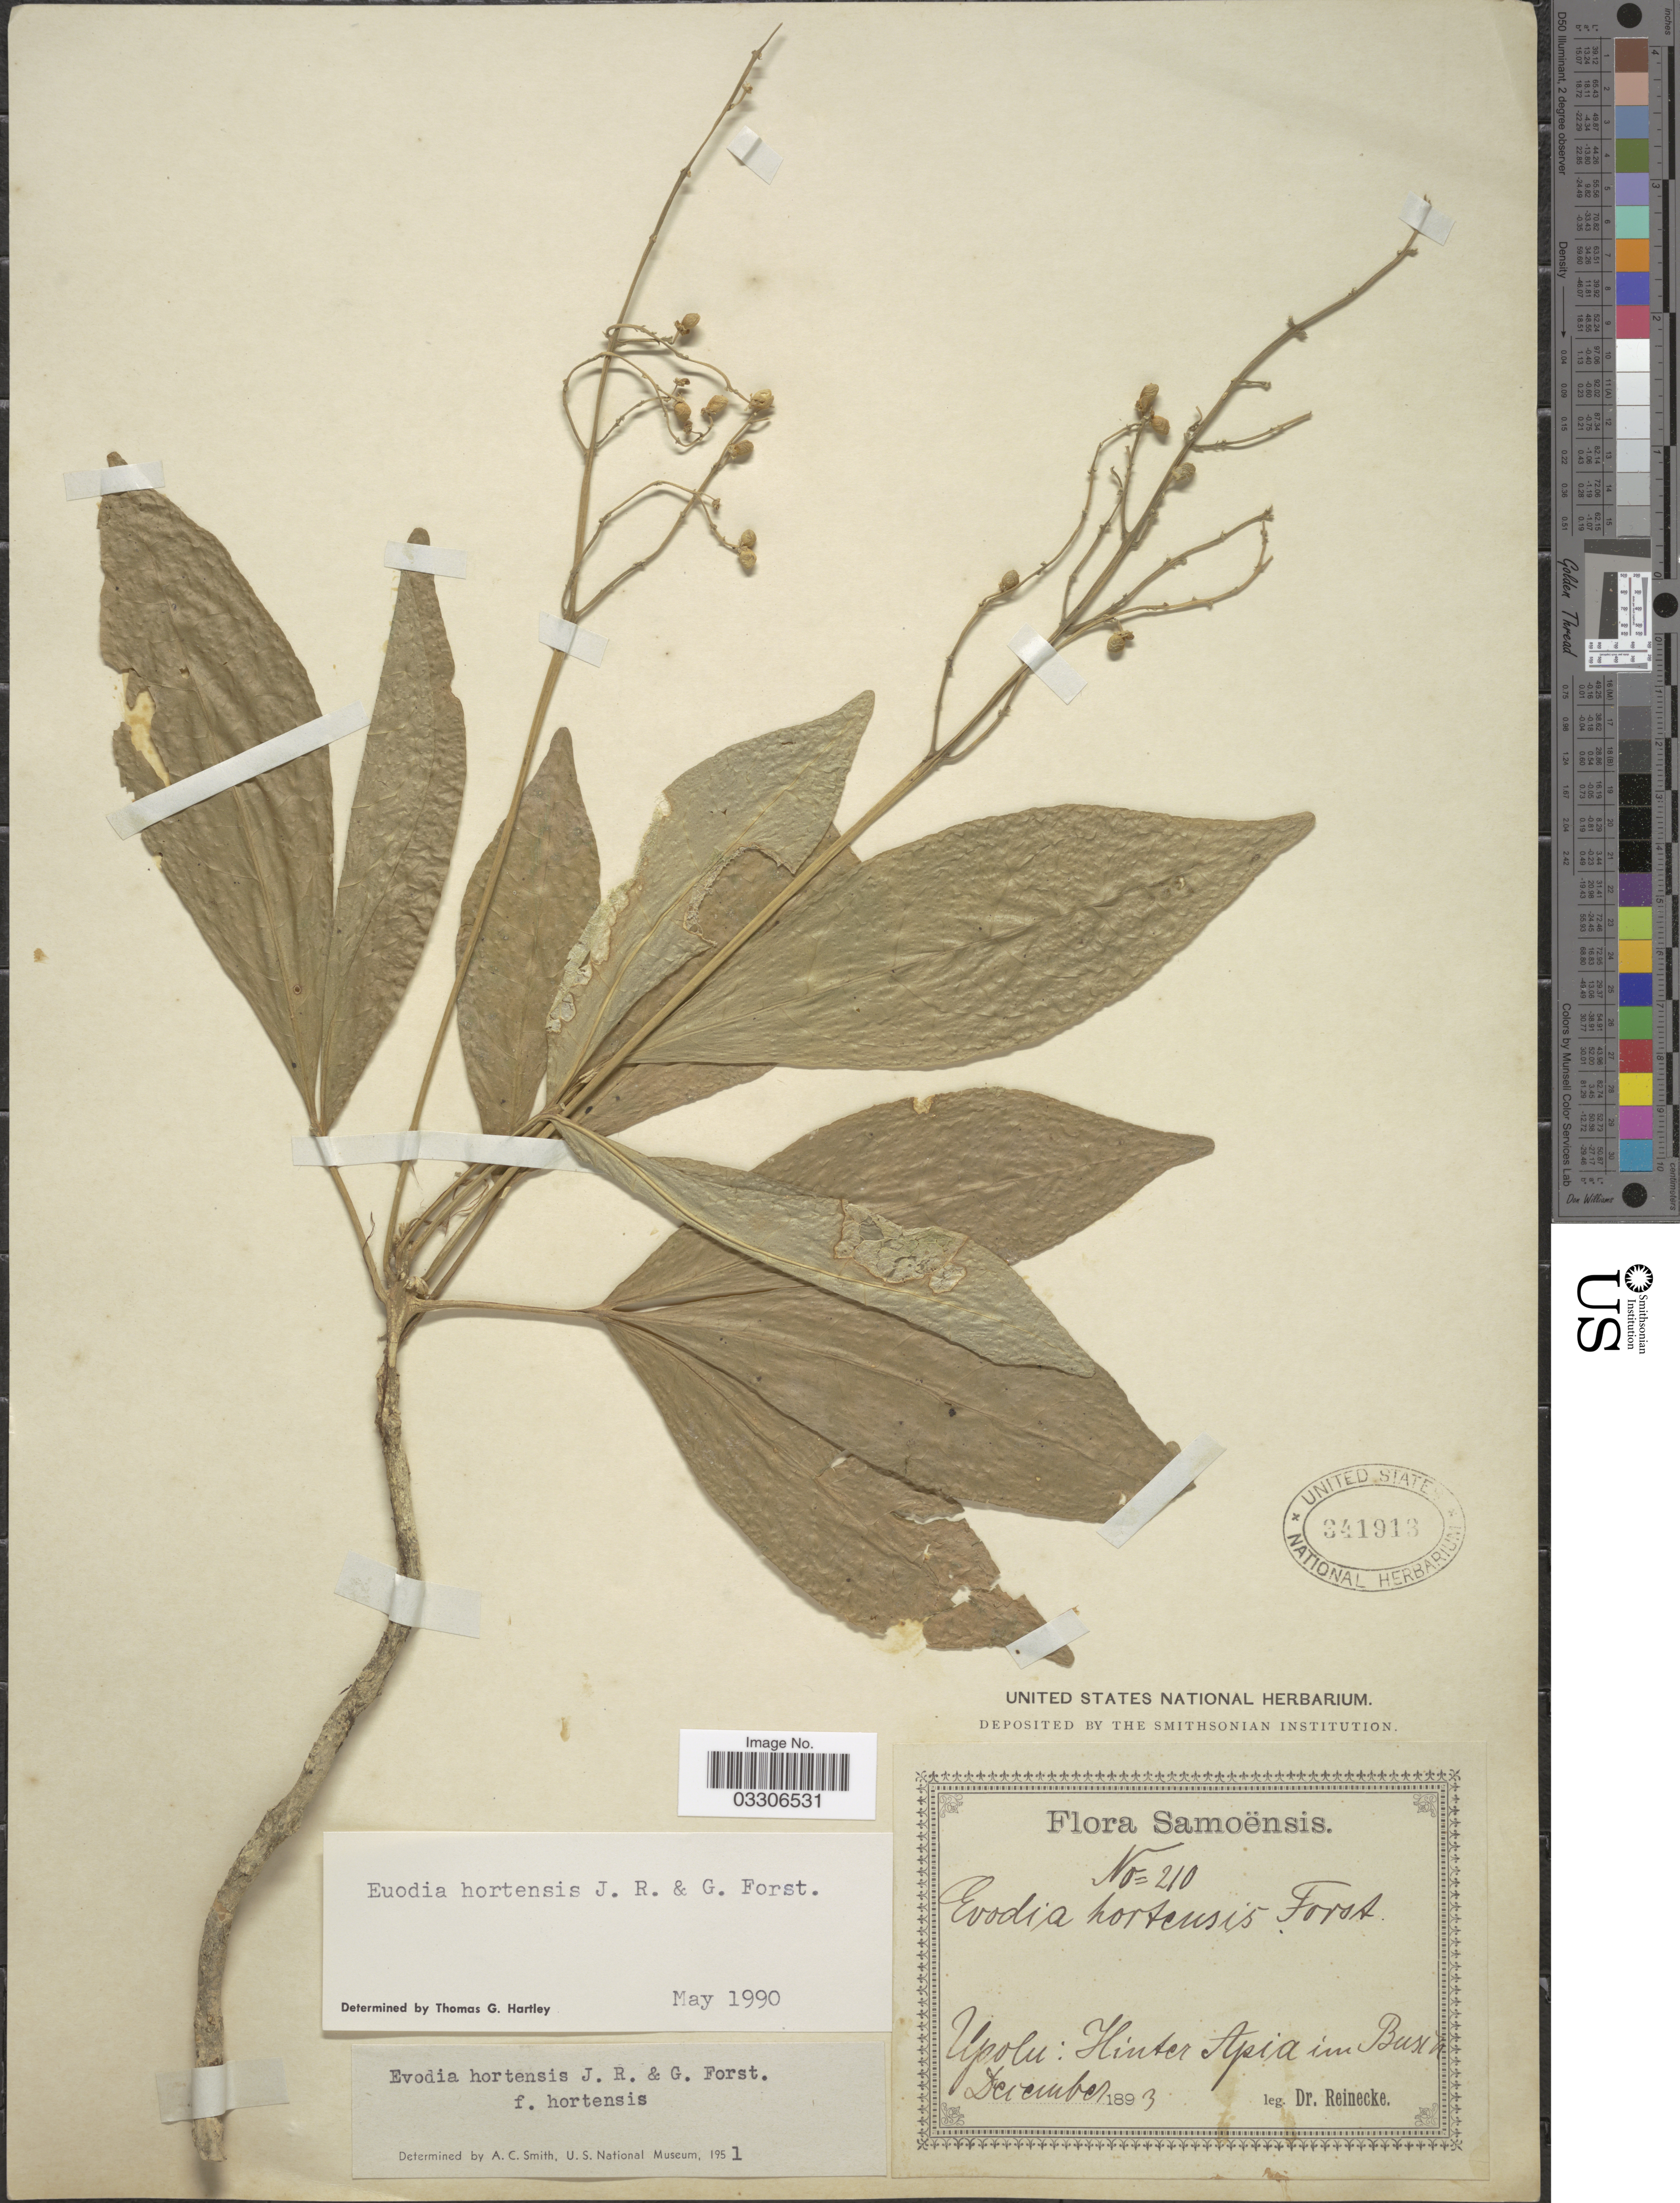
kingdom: Plantae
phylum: Tracheophyta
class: Magnoliopsida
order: Sapindales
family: Rutaceae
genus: Euodia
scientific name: Euodia hortensis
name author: J.R. Forst. & G. Forst.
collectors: -- Reinecke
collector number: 210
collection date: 1893-12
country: Samoa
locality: Somoënsis. Upolu: Hinter Apia in [interpreted] Busca [interpreted]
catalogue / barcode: US 341913